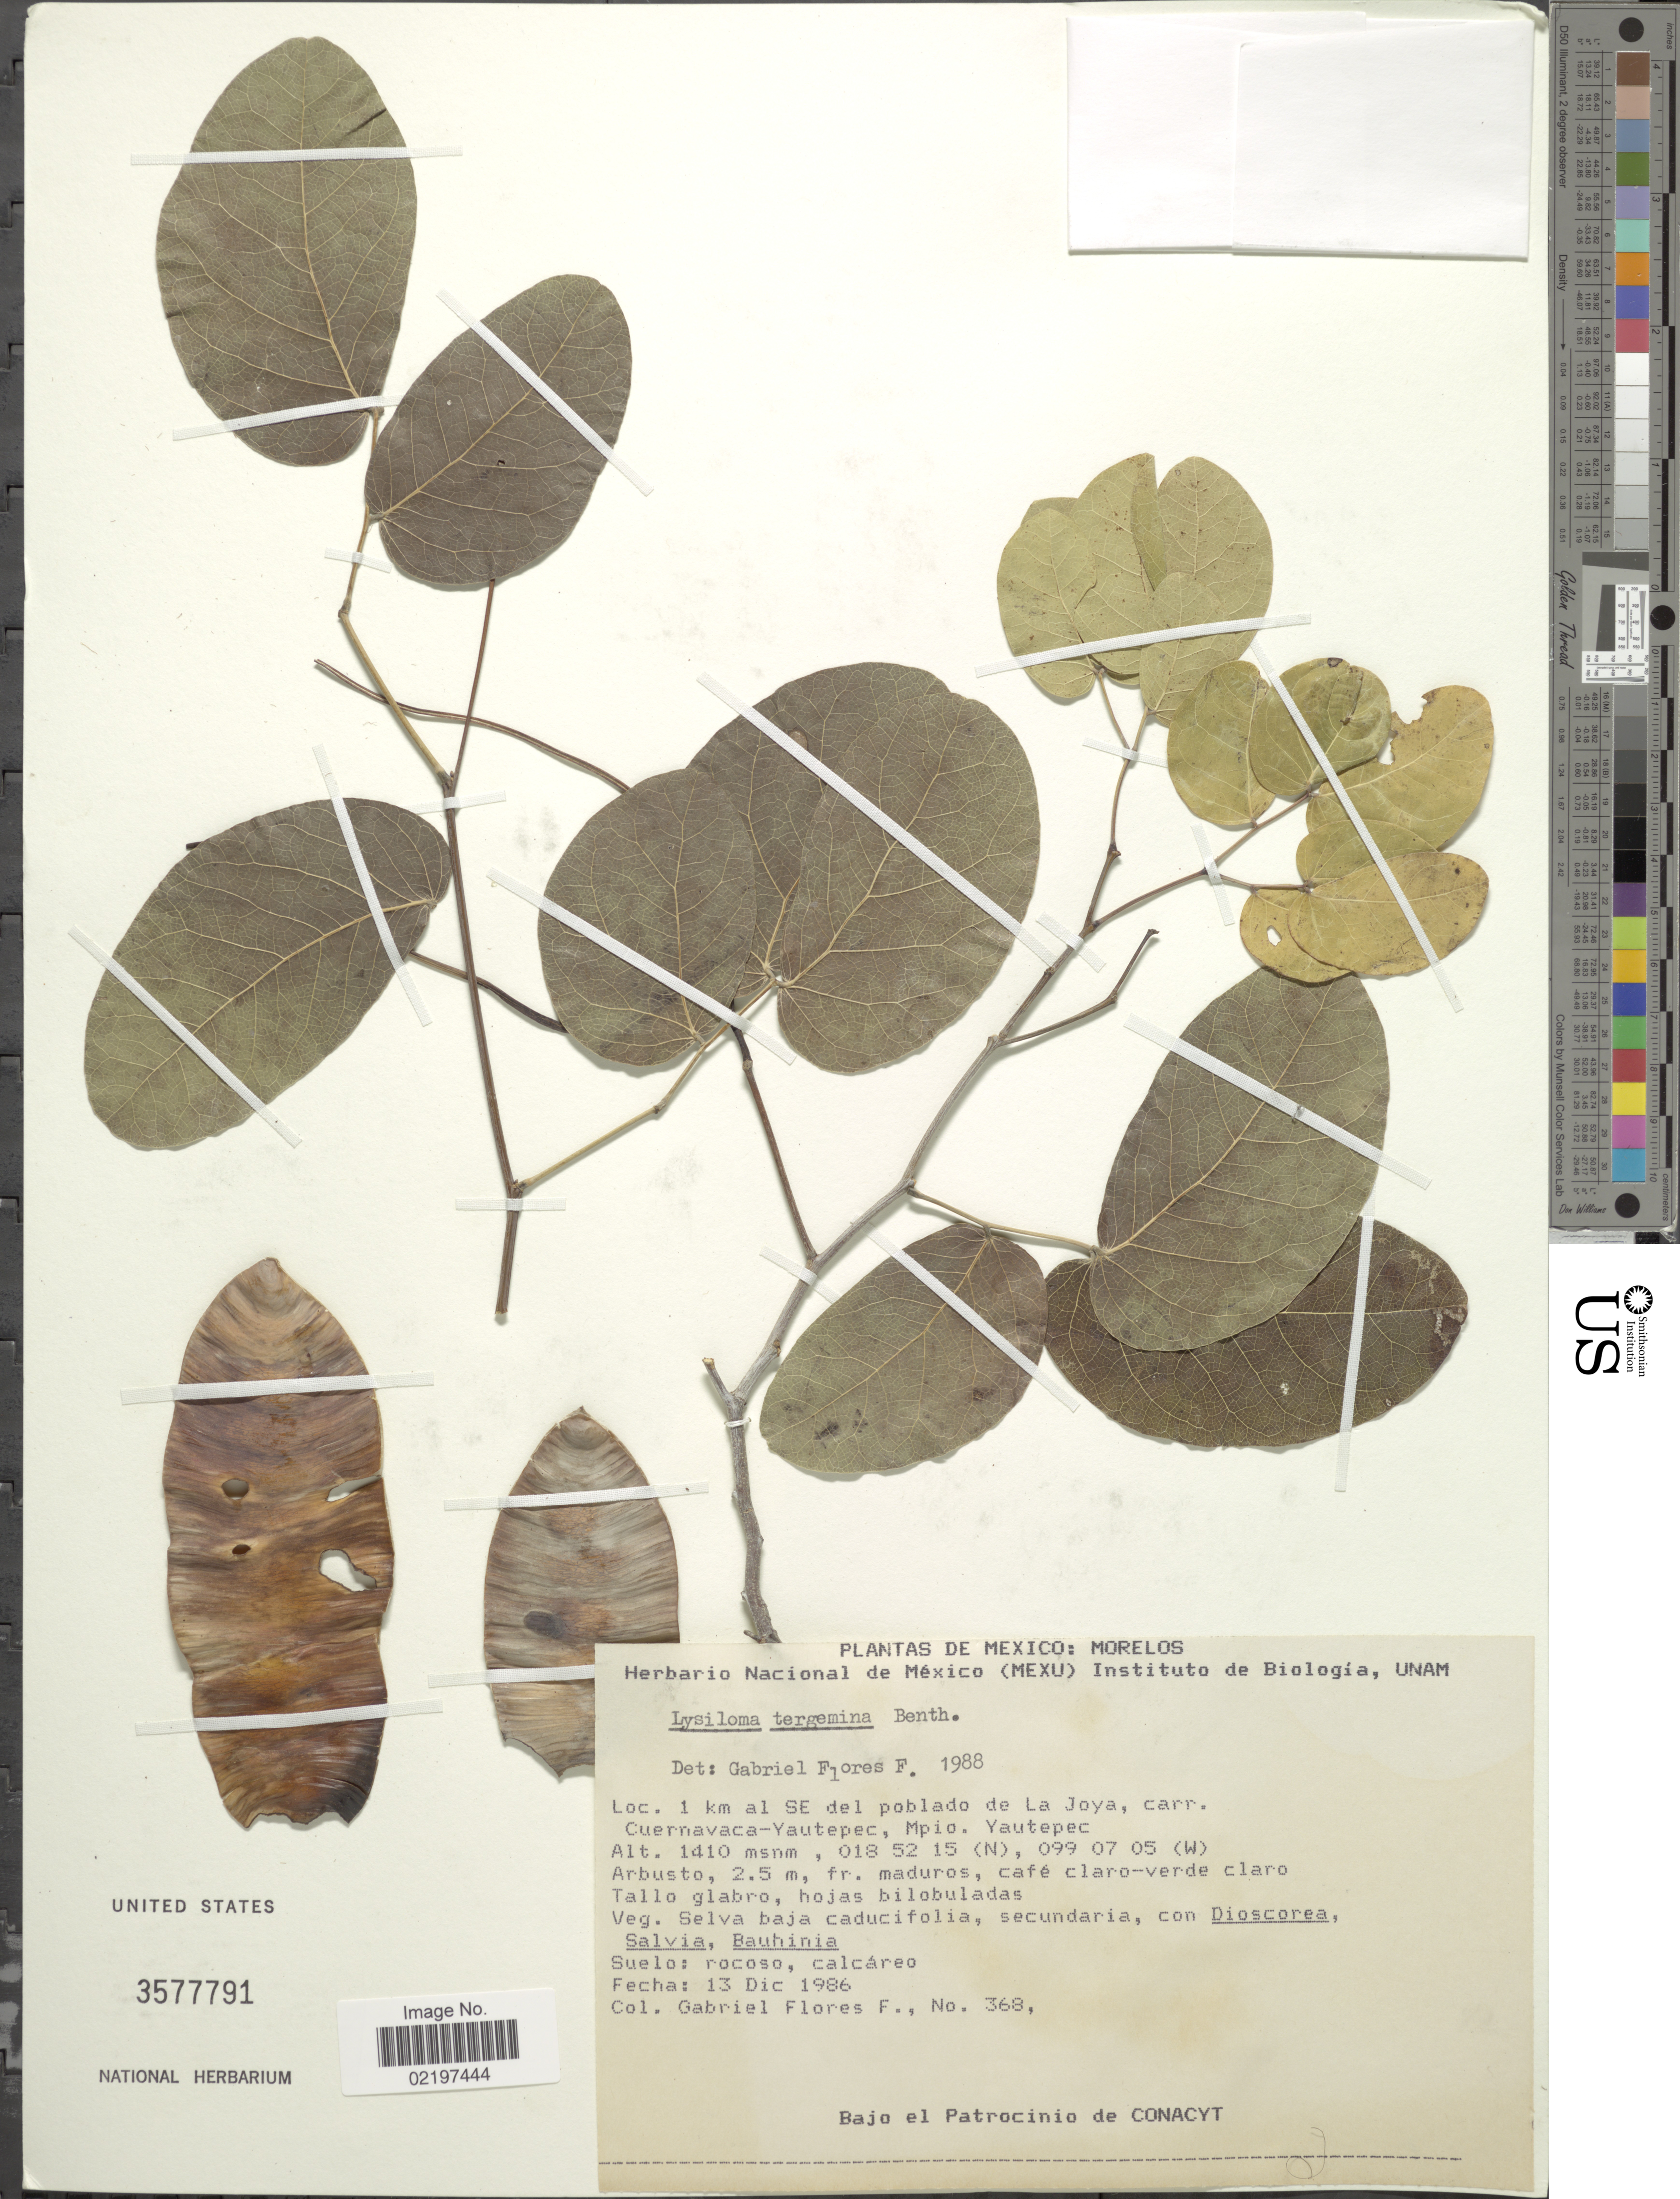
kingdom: Plantae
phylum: Tracheophyta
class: Magnoliopsida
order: Fabales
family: Fabaceae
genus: Lysiloma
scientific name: Lysiloma tergeminum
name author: Benth.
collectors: G. Flores F.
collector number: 368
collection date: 1986-12-13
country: Mexico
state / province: Morelos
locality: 1 km al SE del poblado de La Joya, carr. Cuenavaca-Yautepec, Mpio. Yautepec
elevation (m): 1410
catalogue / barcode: US 3577791